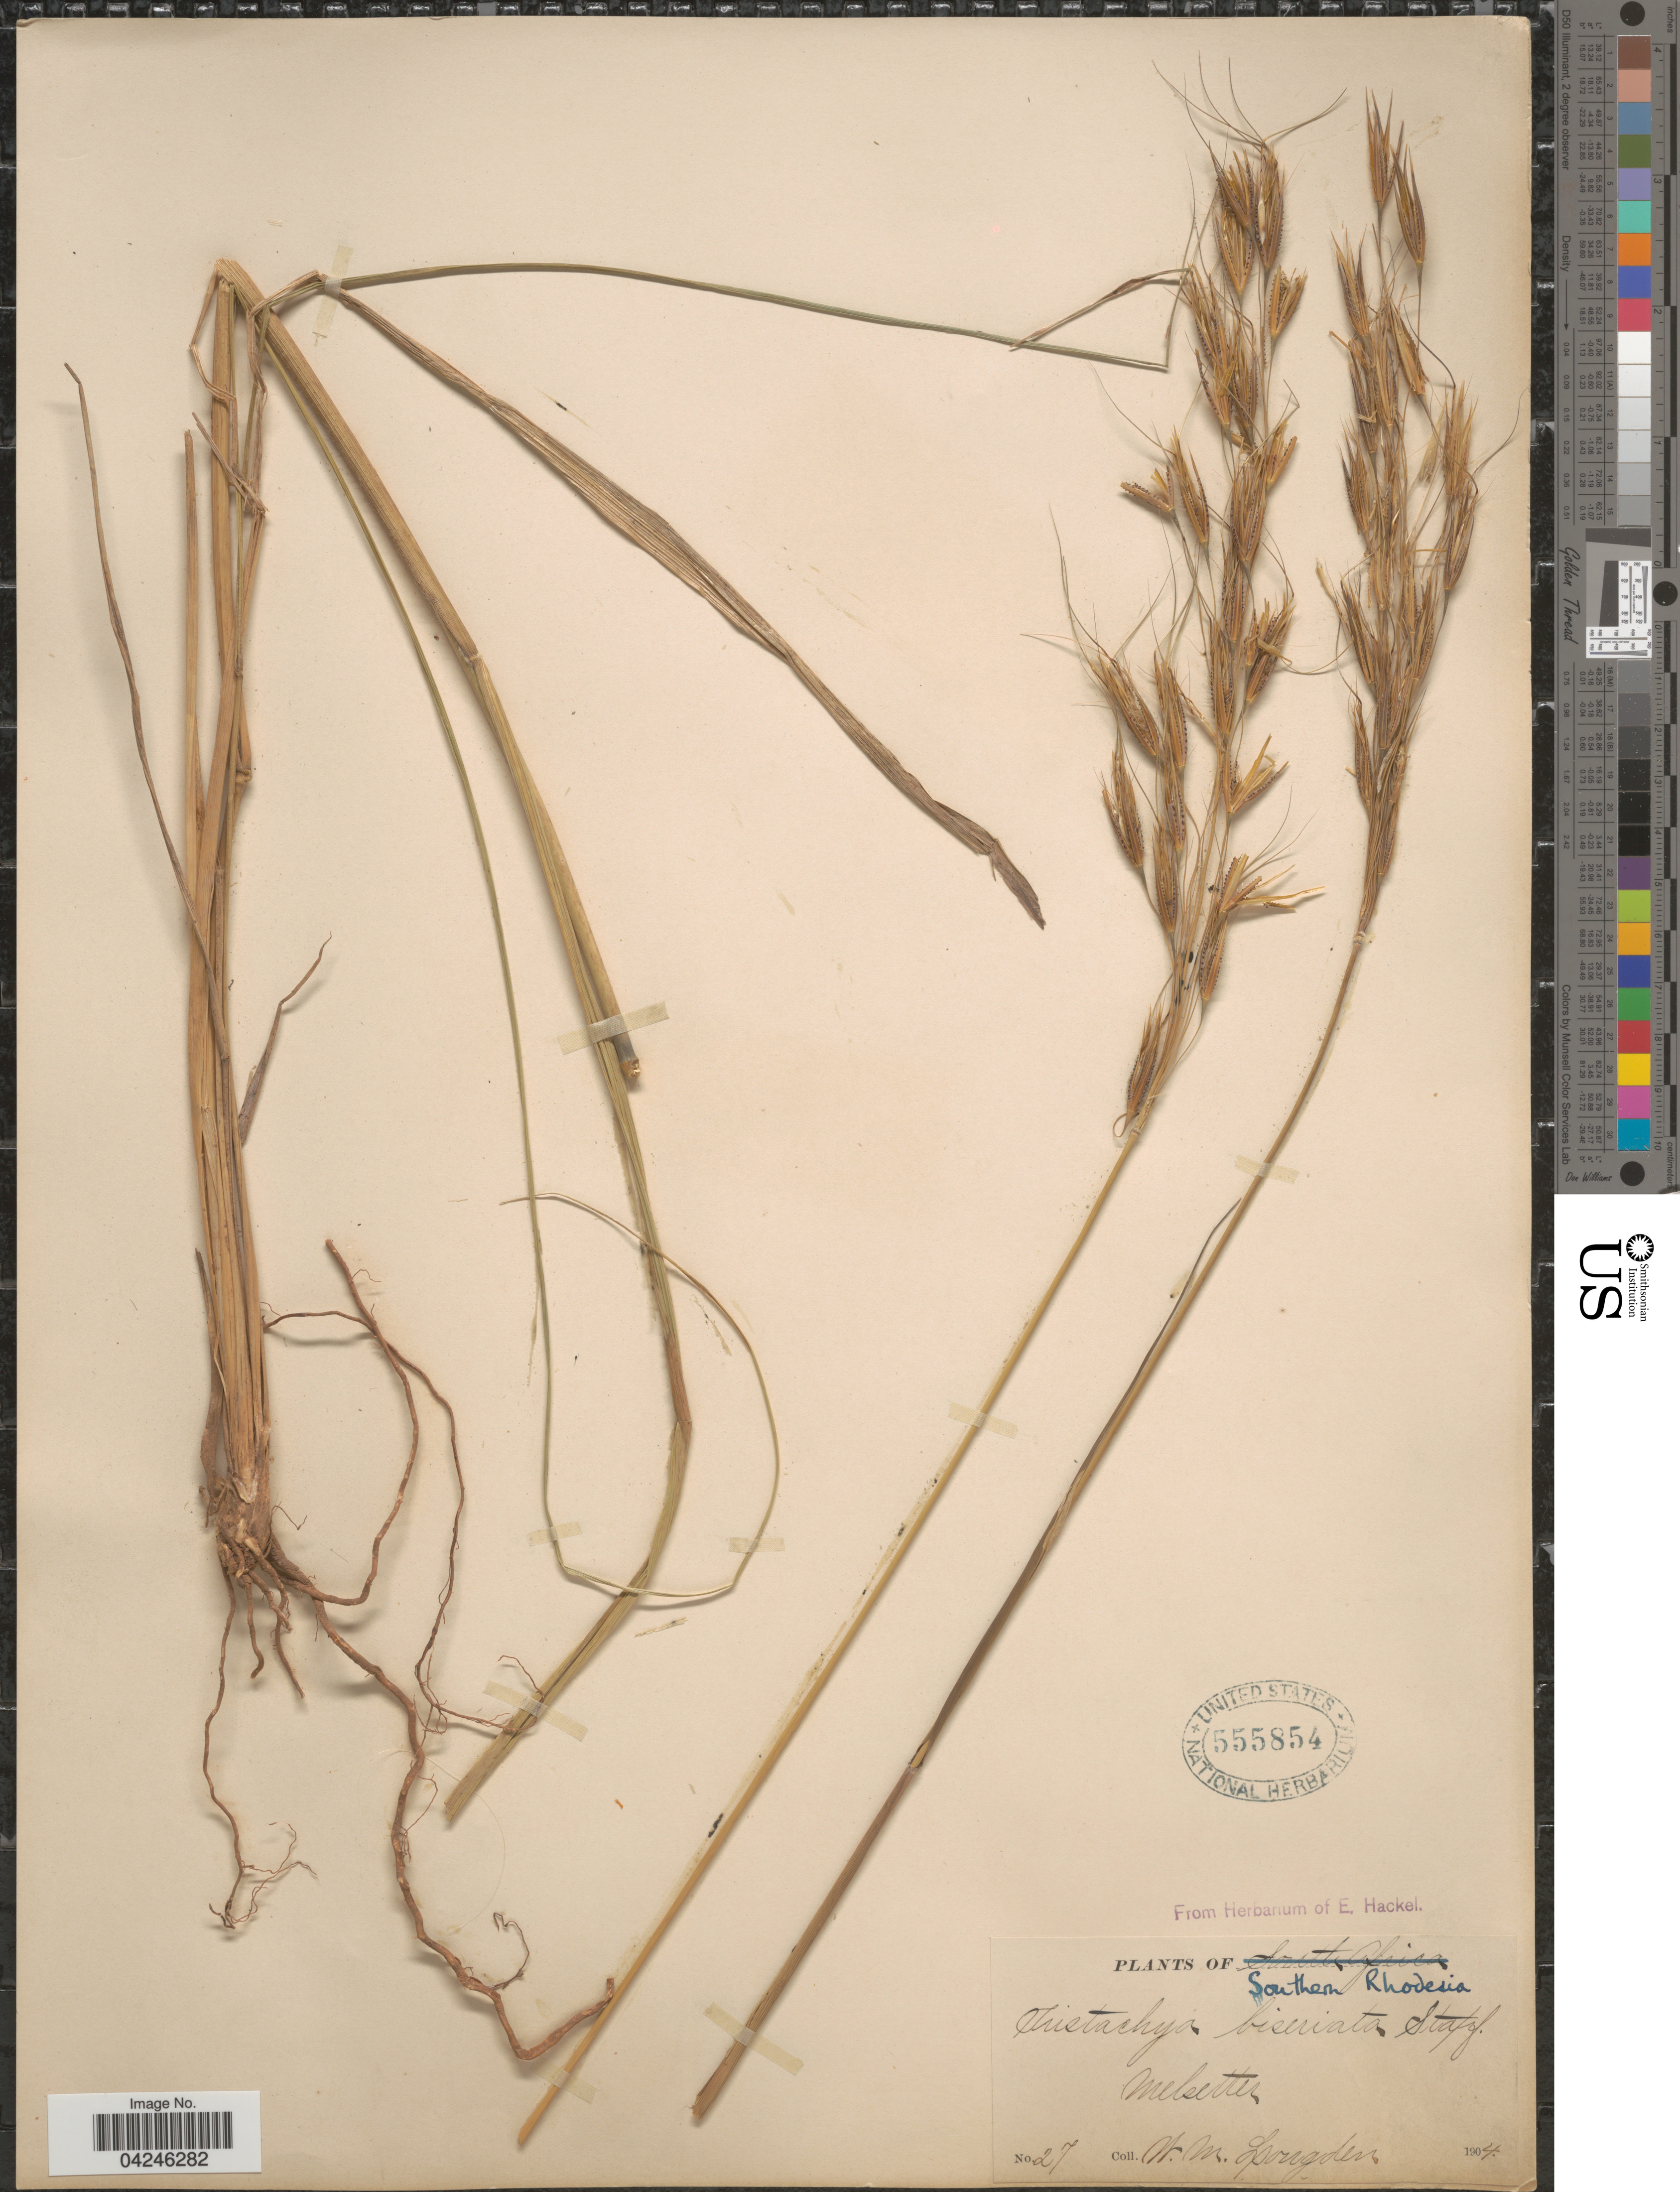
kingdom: Plantae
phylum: Tracheophyta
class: Liliopsida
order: Poales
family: Poaceae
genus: Tristachya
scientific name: Tristachya nodiglumis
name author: K. Schum.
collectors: W. Longden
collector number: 27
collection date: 1904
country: Zimbabwe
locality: Southern Rhodesia. Melsetter.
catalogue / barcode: US 555854